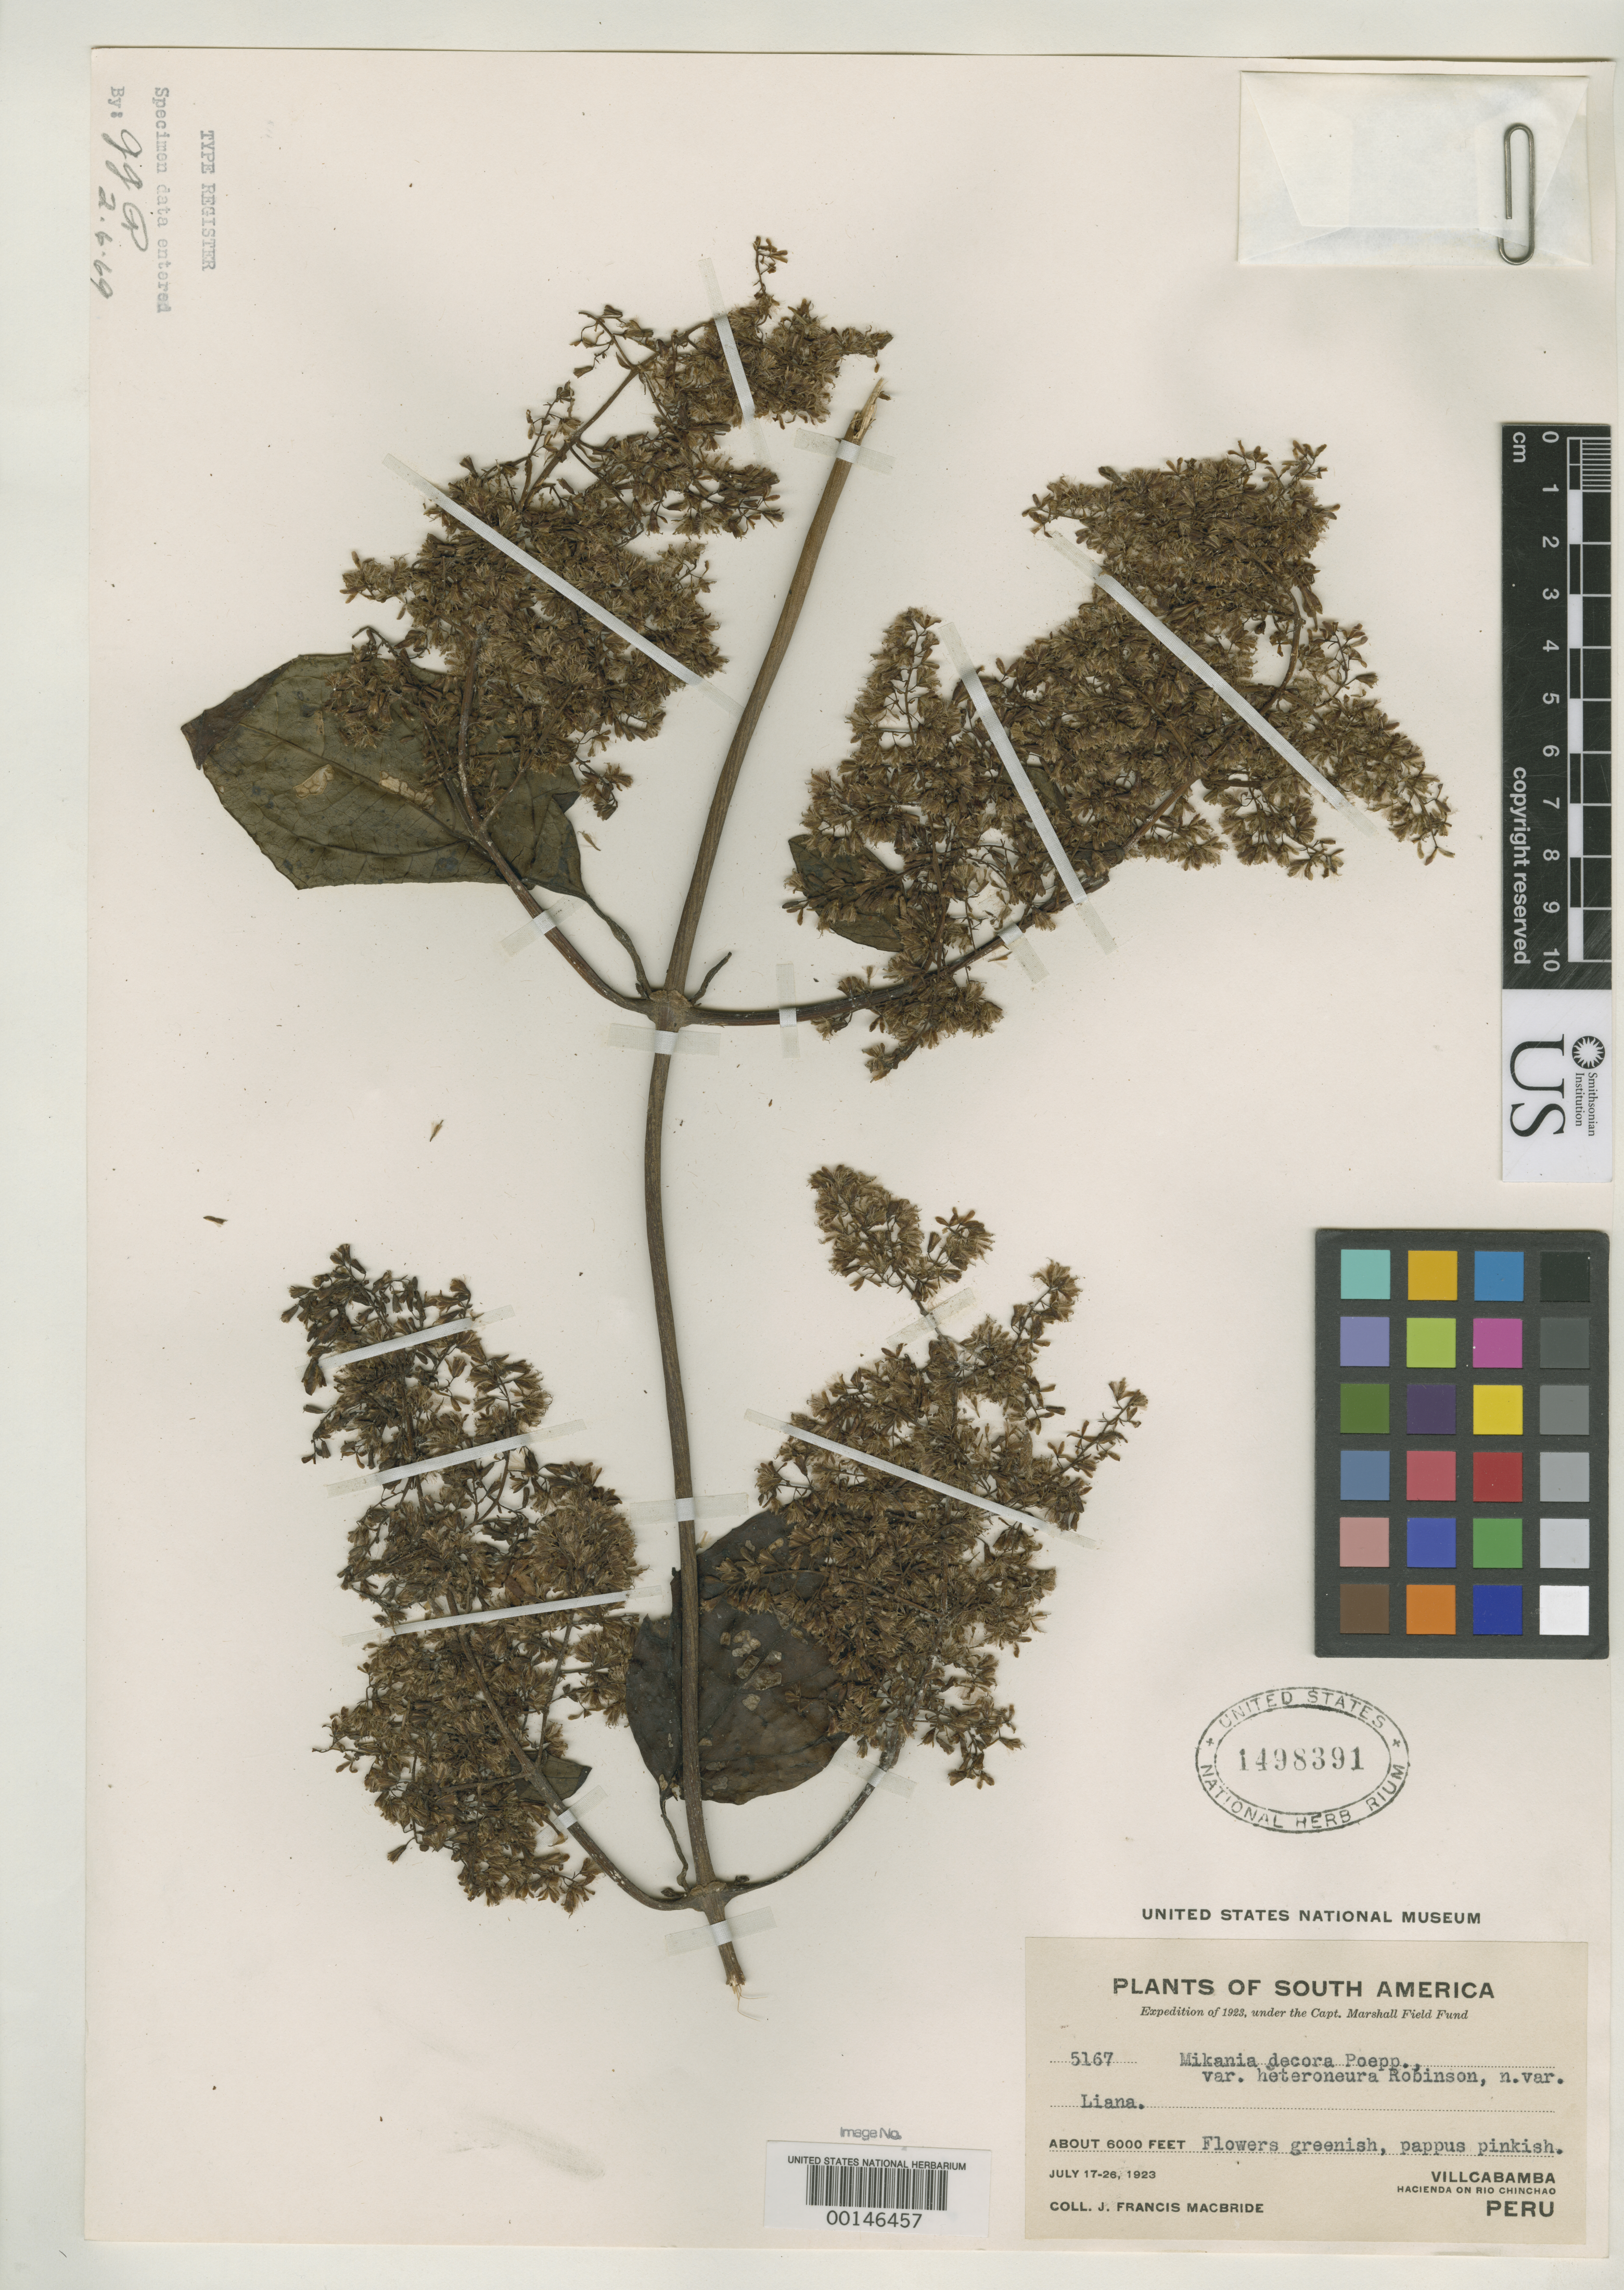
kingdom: Plantae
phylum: Tracheophyta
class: Magnoliopsida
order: Asterales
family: Asteraceae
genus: Mikania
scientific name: Mikania decora var. heteroneura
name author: B.L. Rob.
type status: Isotype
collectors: J. F. Macbride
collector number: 5167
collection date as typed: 17 Jul 1923 to 26 Jul 1926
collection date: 1923-07-17/1926-07-26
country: Peru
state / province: Huánuco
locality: Villacabamba, hacienda on Río Chinchao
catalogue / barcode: US 1498391